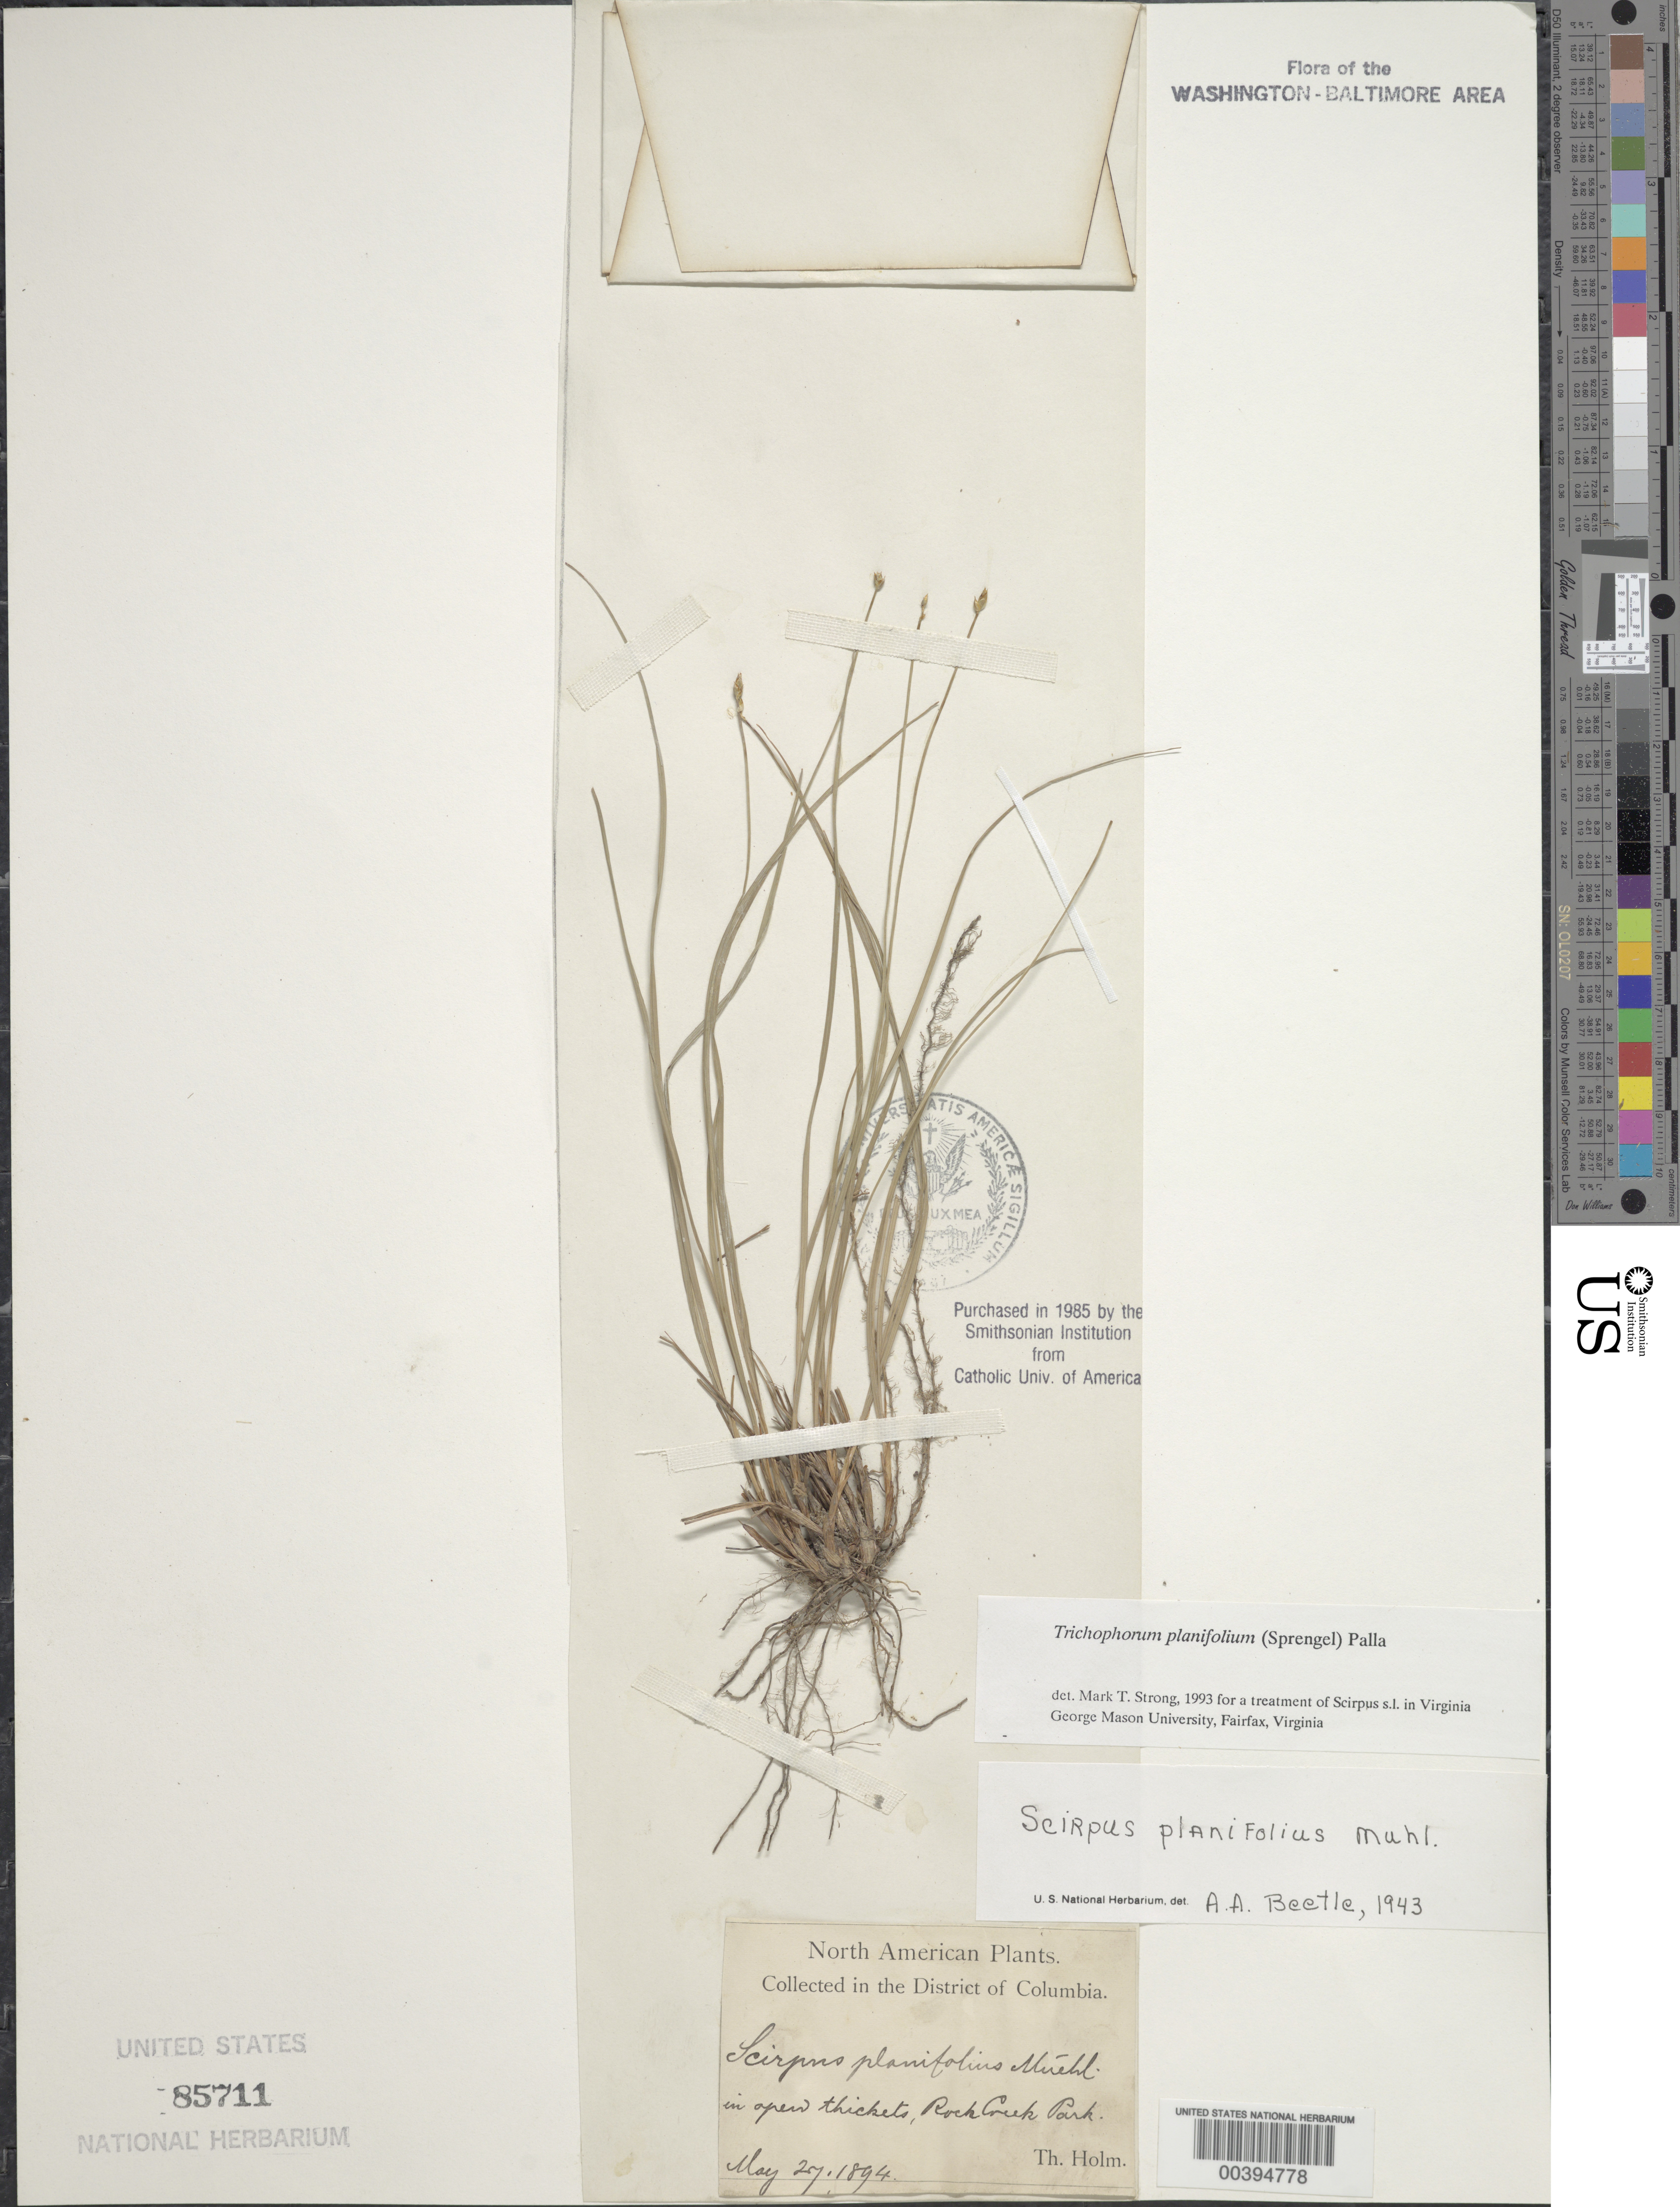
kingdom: Plantae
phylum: Tracheophyta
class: Liliopsida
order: Poales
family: Cyperaceae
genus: Trichophorum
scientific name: Trichophorum planifolium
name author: (Spreng.) Palla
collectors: T. Holm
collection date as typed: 27 May 1894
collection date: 1894-05-27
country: United States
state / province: District of Columbia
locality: Rock Creek Park Rock Creek Park & vicinity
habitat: Open thickets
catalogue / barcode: US 85711